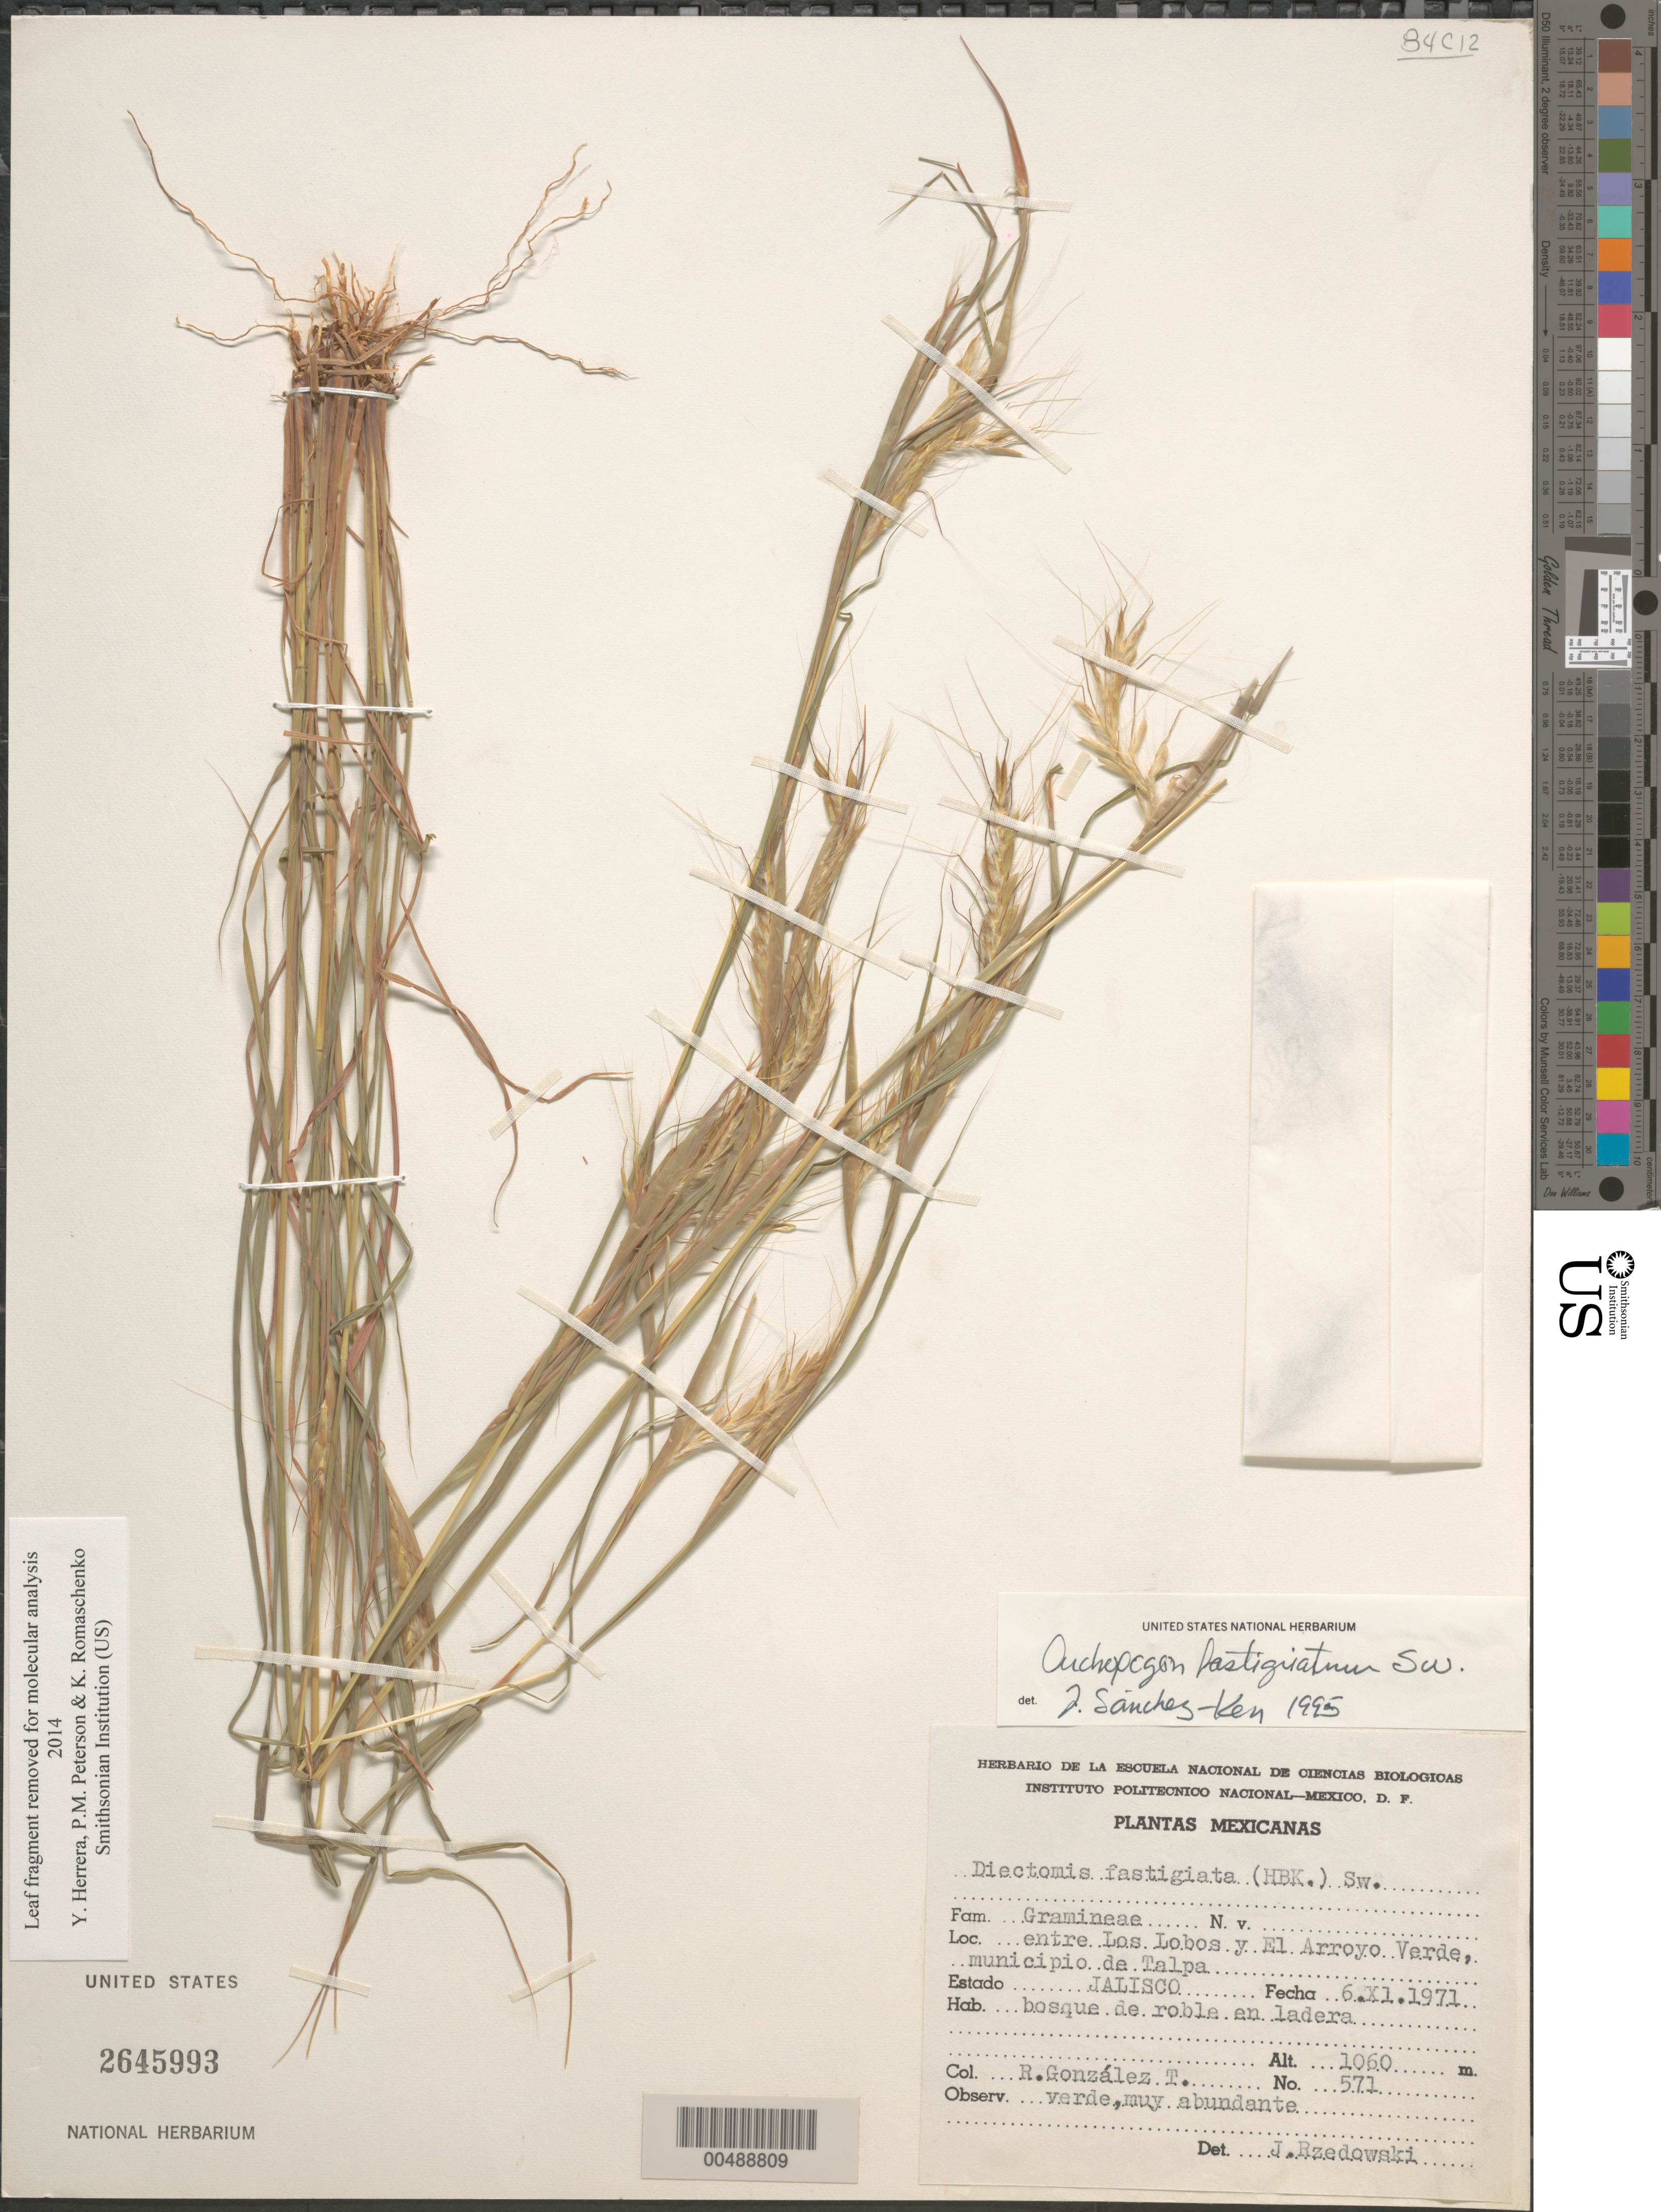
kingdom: Plantae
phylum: Tracheophyta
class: Liliopsida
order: Poales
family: Poaceae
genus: Andropogon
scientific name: Andropogon fastigiatus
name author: Sw.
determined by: Sánchez-Ken, J. G.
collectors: R. González-T.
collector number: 571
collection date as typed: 6 Nov 1971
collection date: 1971-11-06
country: Mexico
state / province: Jalisco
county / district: Talpa de Allende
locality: Between Los Lobos and El Arroyo Verde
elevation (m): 1060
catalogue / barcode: US 2645993